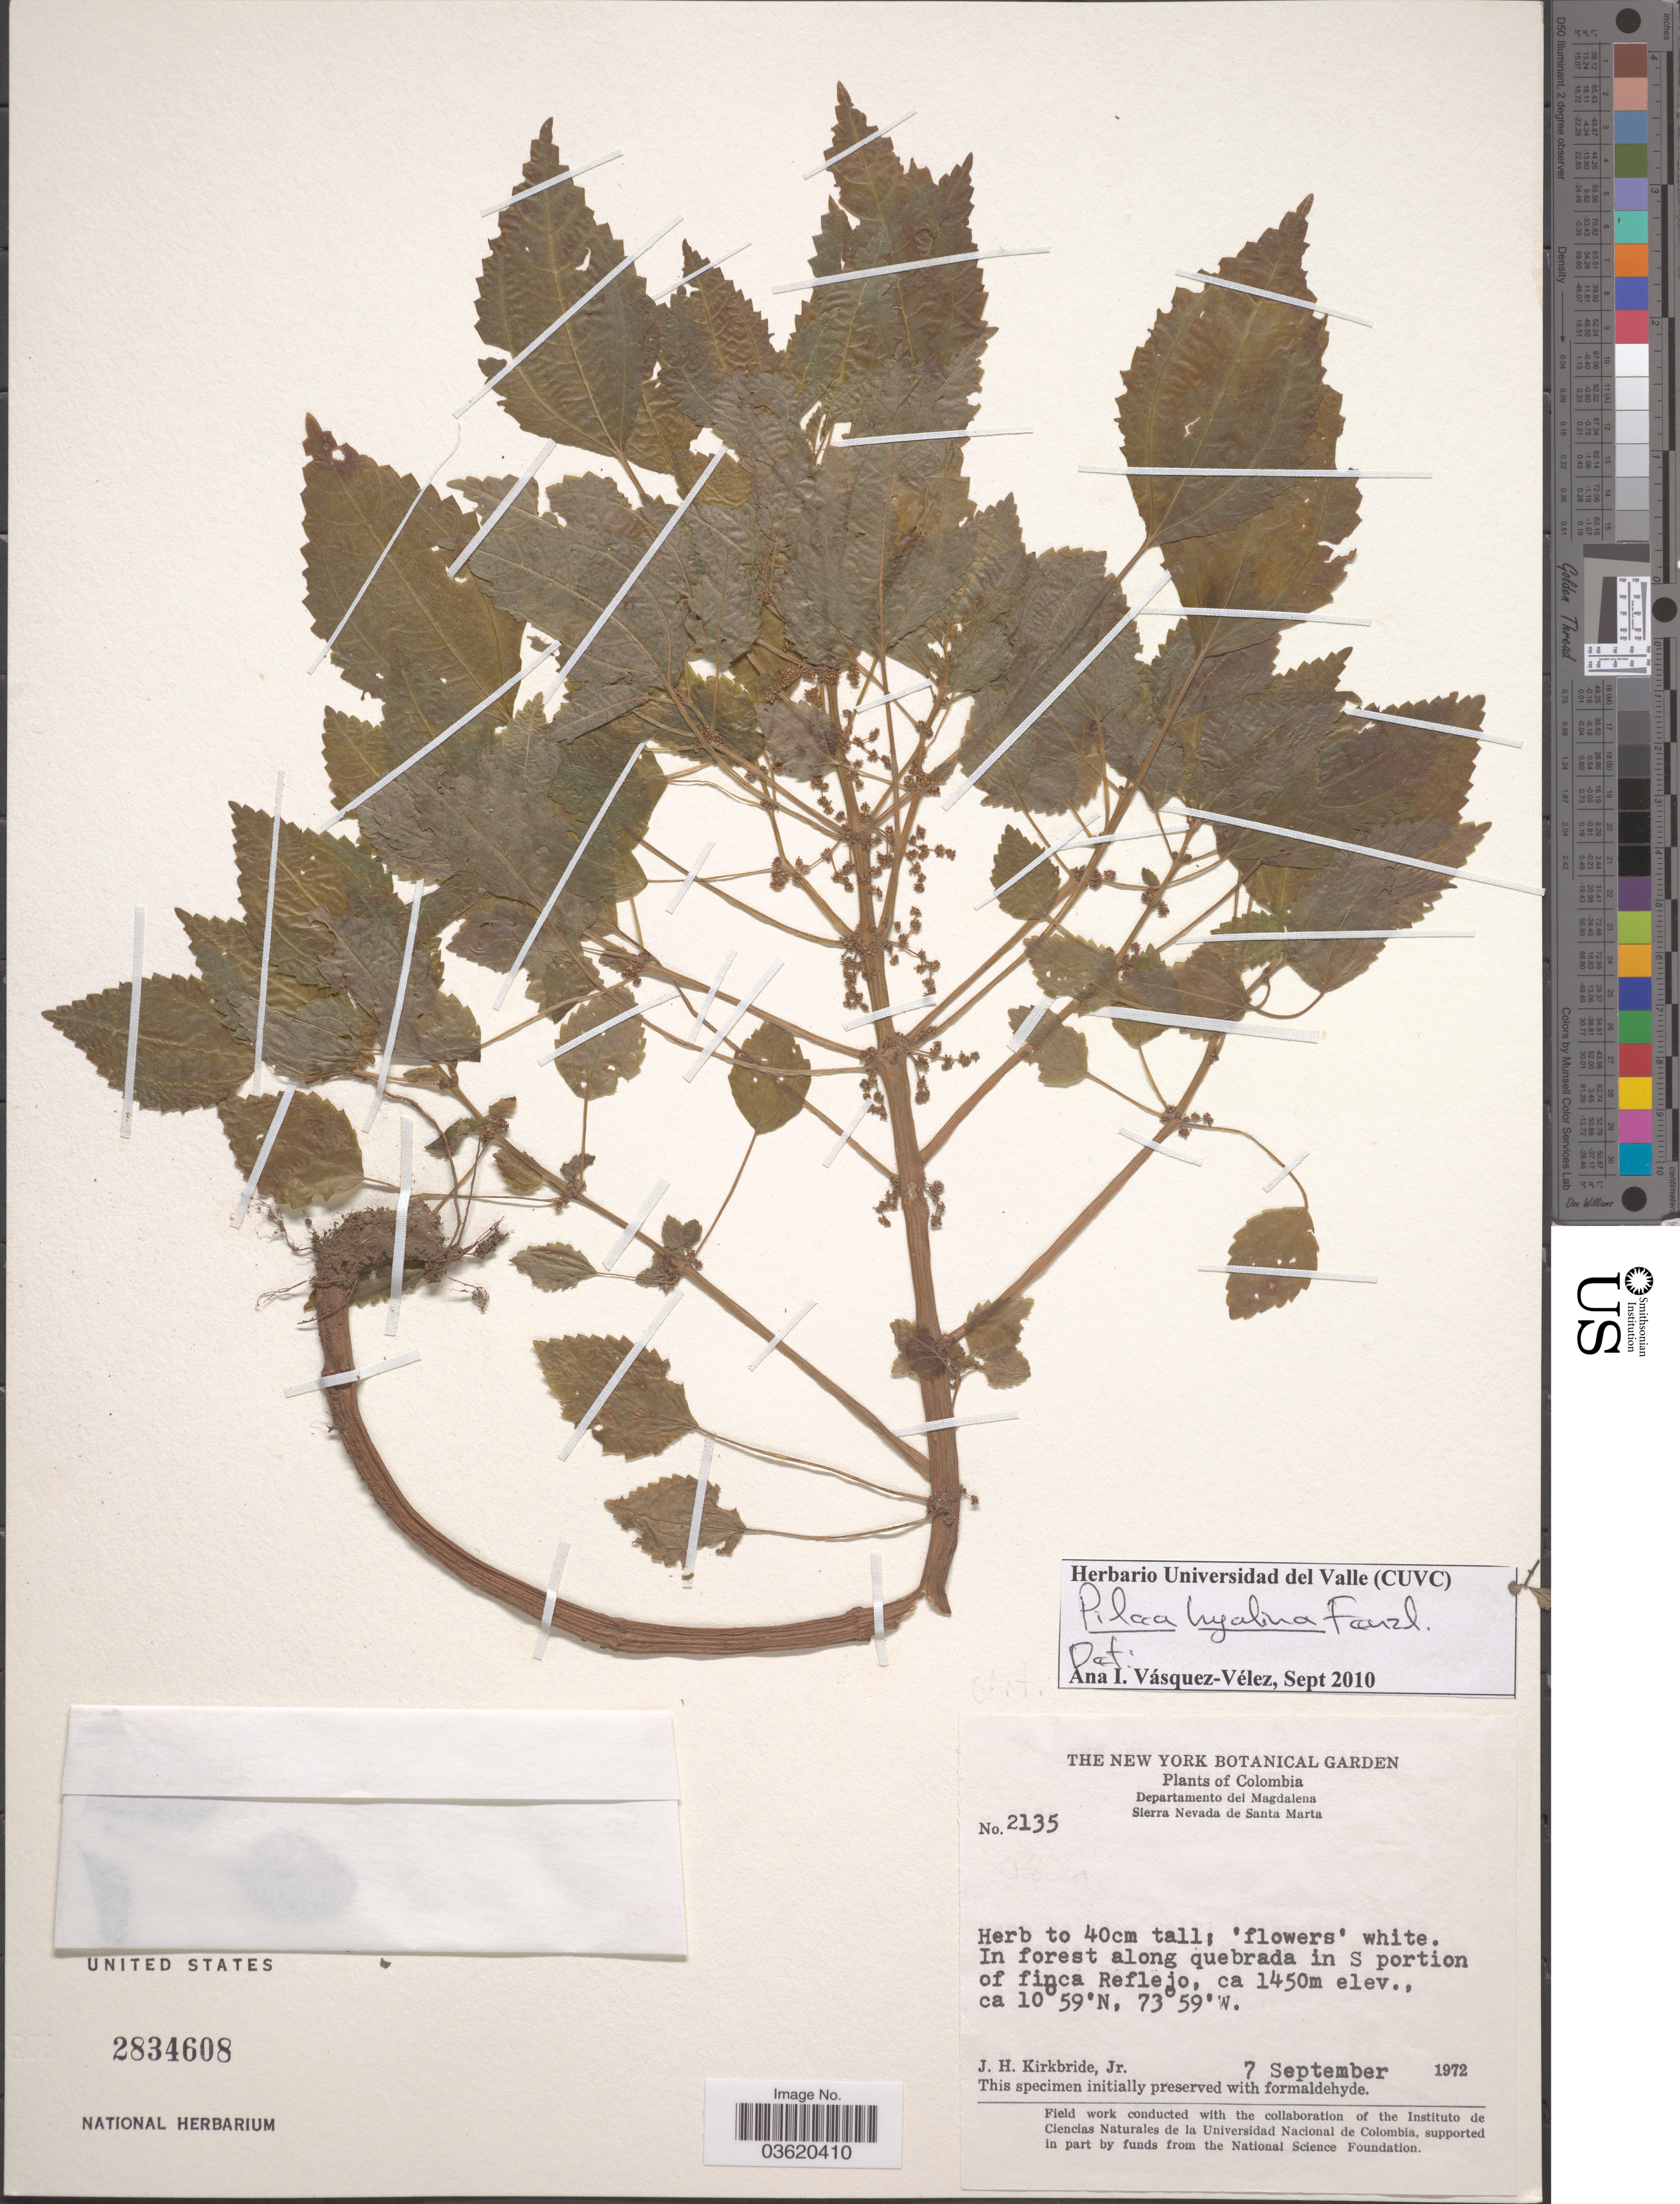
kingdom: Plantae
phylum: Tracheophyta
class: Magnoliopsida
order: Rosales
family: Urticaceae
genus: Pilea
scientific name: Pilea hyalina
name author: Fenzl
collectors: J. H. Kirkbride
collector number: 2135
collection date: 1972-09-07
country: Colombia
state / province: Magdalena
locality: Departamento del Magdalena. Sierra Nevada de Santa Marta. In forest along quebrada in S portion of finca Reflejo.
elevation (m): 1450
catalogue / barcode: US 2834608